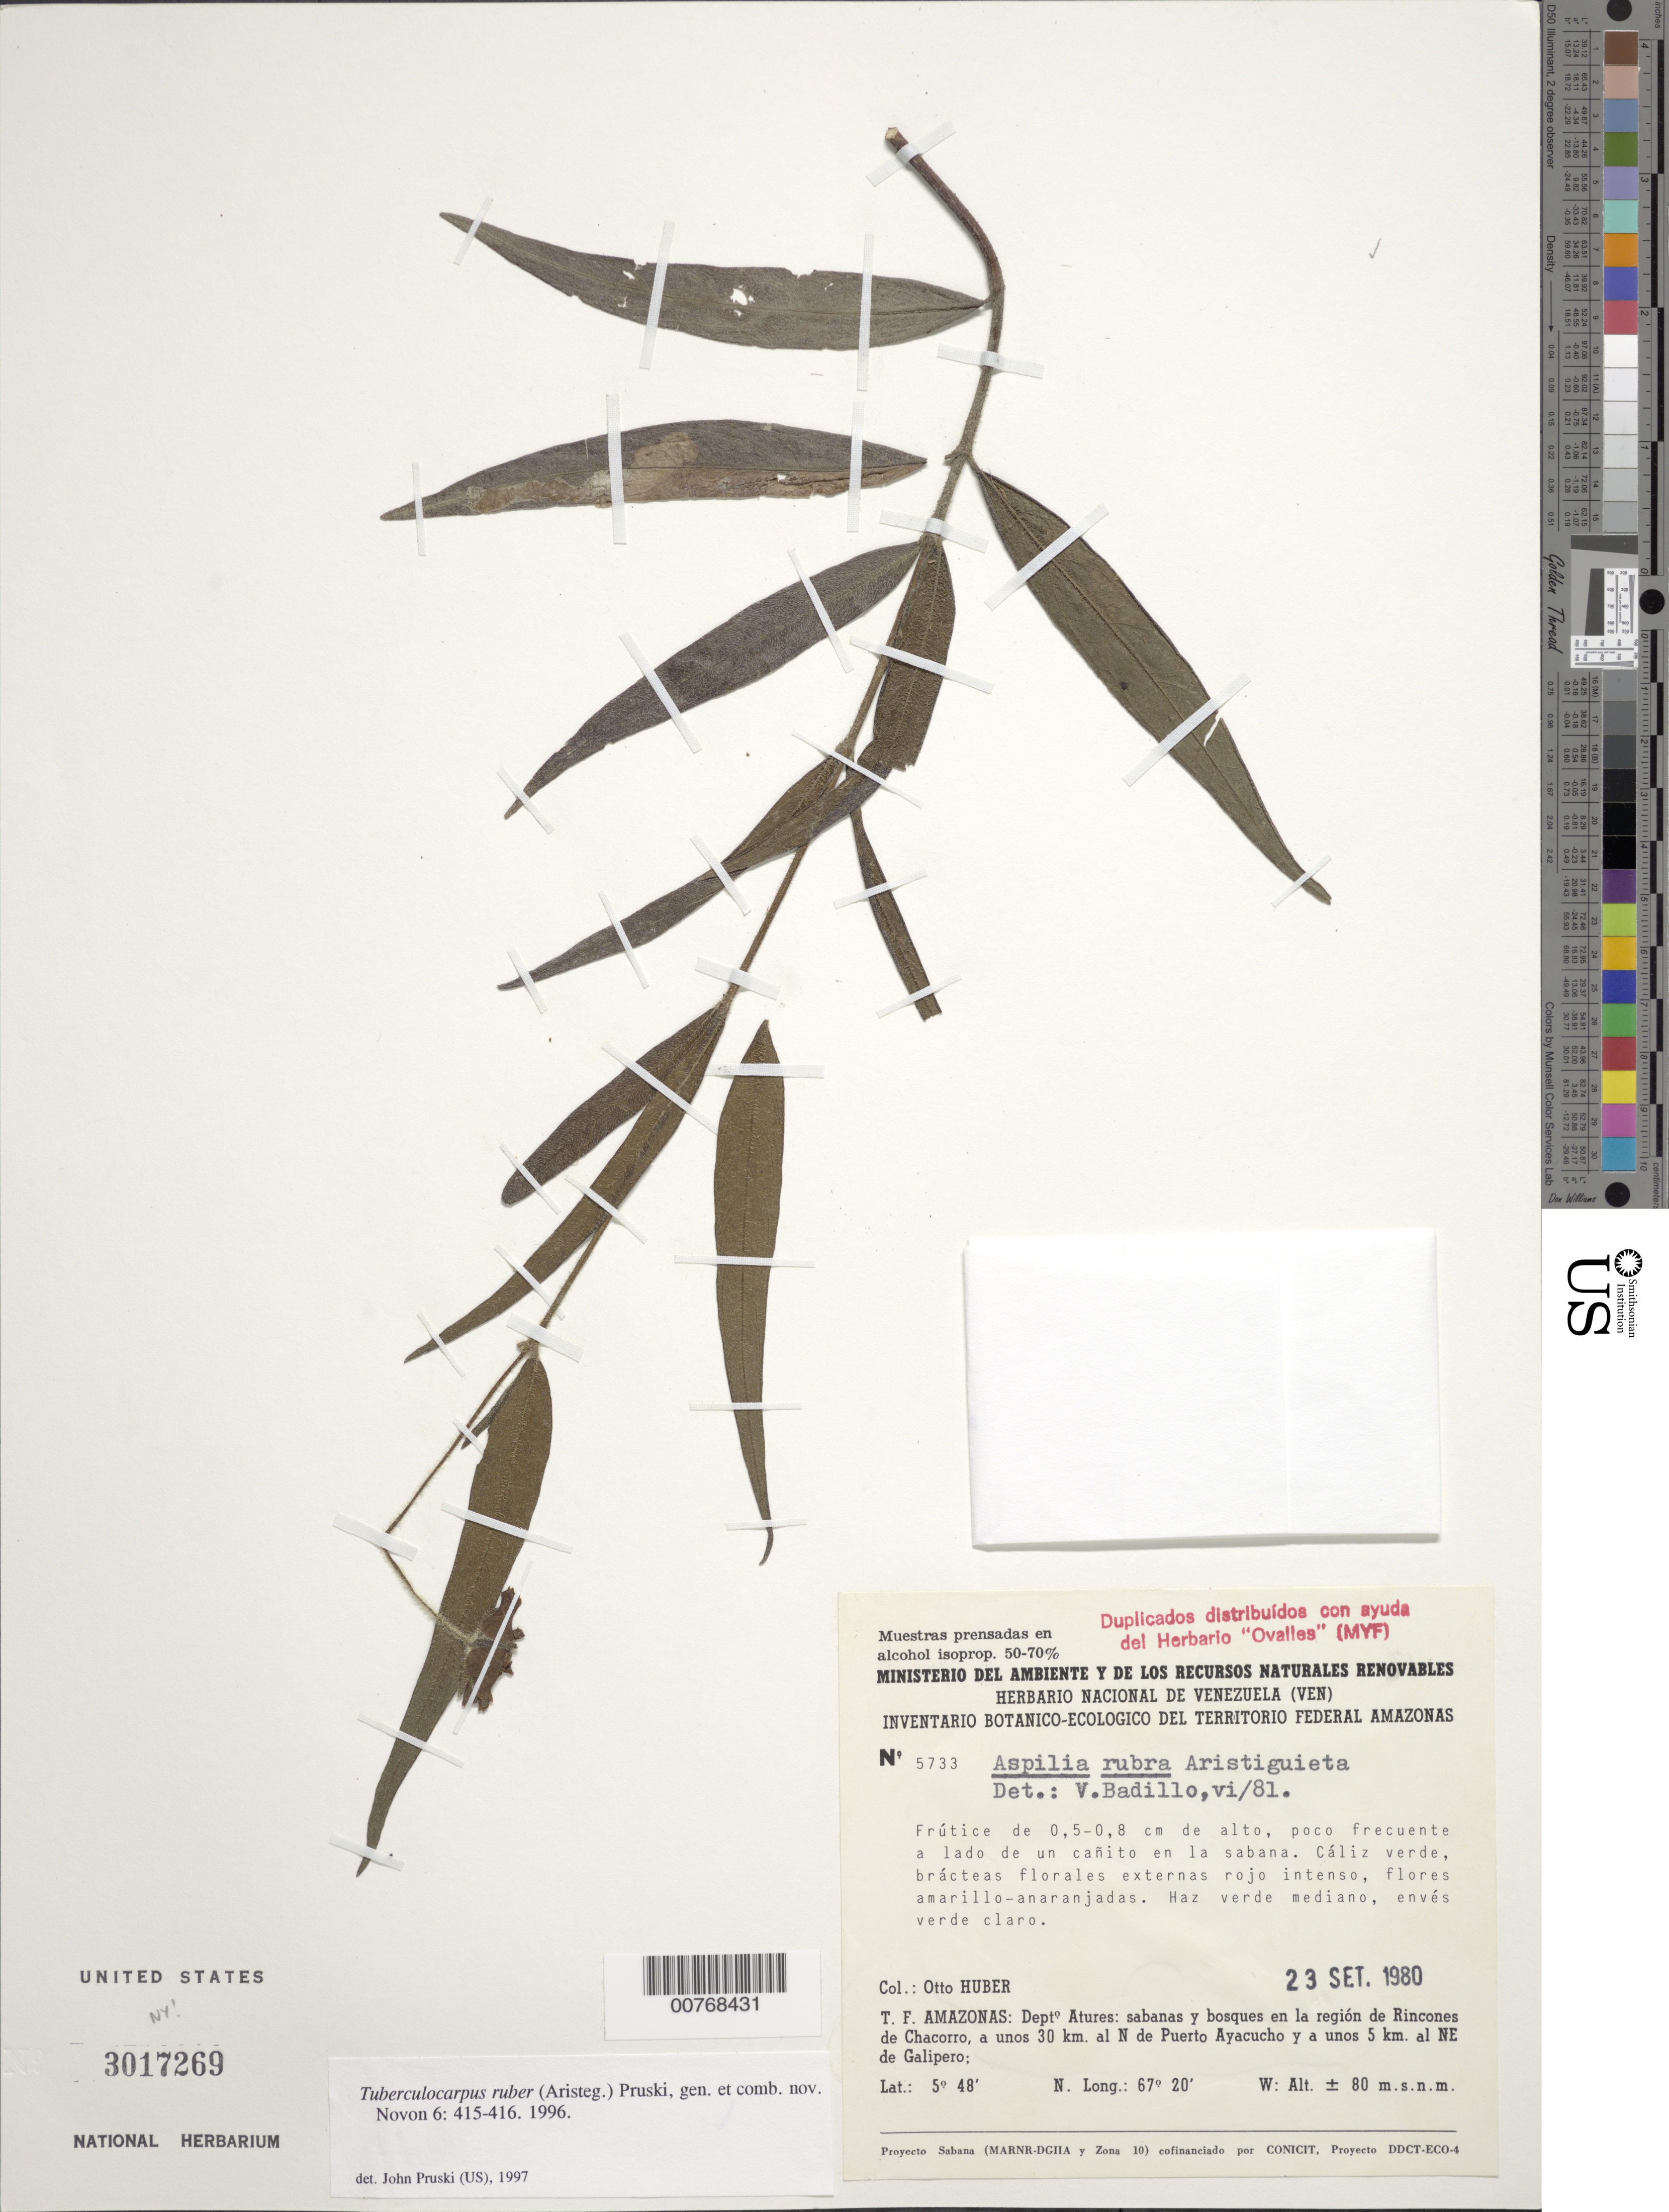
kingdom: Plantae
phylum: Tracheophyta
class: Magnoliopsida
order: Asterales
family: Asteraceae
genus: Tuberculocarpus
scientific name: Tuberculocarpus ruber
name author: (Aristeg.) Pruski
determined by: Pruski, J. F.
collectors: O. Huber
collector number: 5733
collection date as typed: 23-Sep-80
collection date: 1980-09-23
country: Venezuela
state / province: Amazonas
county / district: Atures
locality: Rincones de Chacorro, 30 km N of Puerto Ayacucho, 5 km NE of Galipero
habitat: Sabana y bosques. Lado de un canito en la sabana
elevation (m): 80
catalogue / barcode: US 3017269